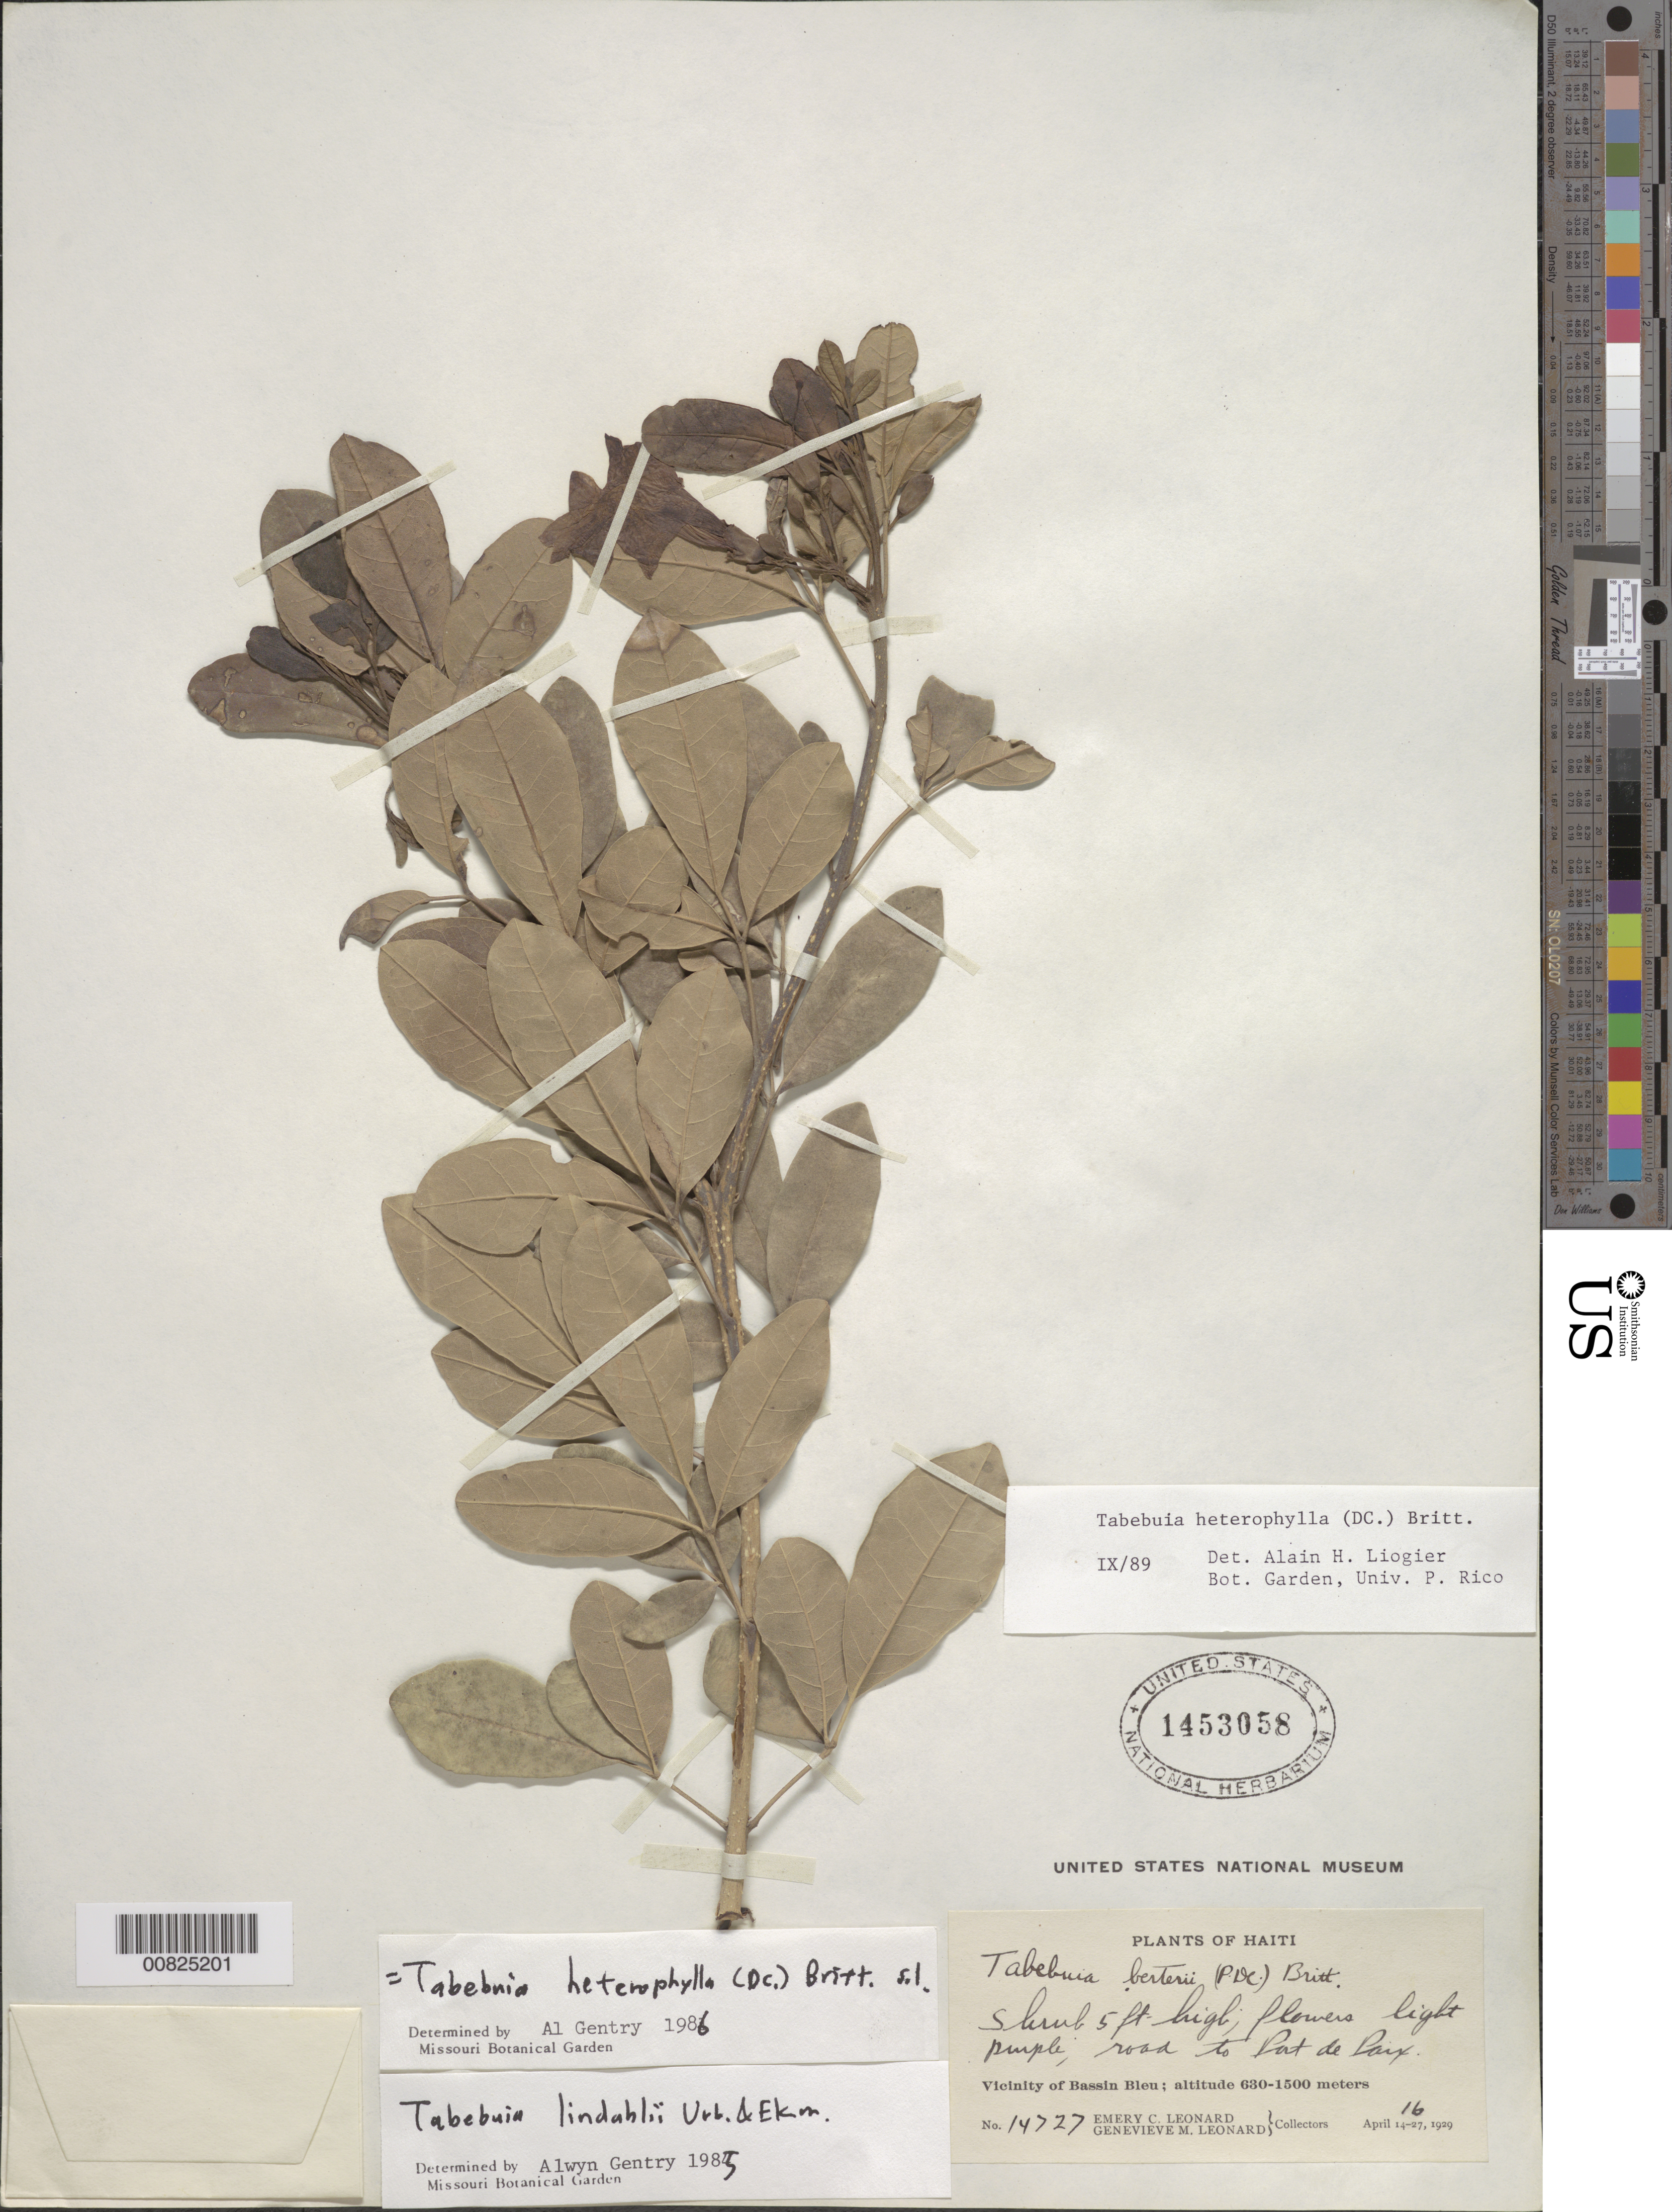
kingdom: Plantae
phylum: Tracheophyta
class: Magnoliopsida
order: Lamiales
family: Bignoniaceae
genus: Tabebuia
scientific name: Tabebuia heterophylla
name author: (DC.) Britton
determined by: Liogier, Alain H.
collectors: E. C. Leonard & G. M. Leonard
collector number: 14727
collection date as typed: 16 Apr 1929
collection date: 1929-04-16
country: Haiti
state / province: Nord-Ouest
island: Hispaniola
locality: Vicinity of Bassin Bleu, road to Port de Paix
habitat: Along road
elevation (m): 630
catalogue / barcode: US 1453058